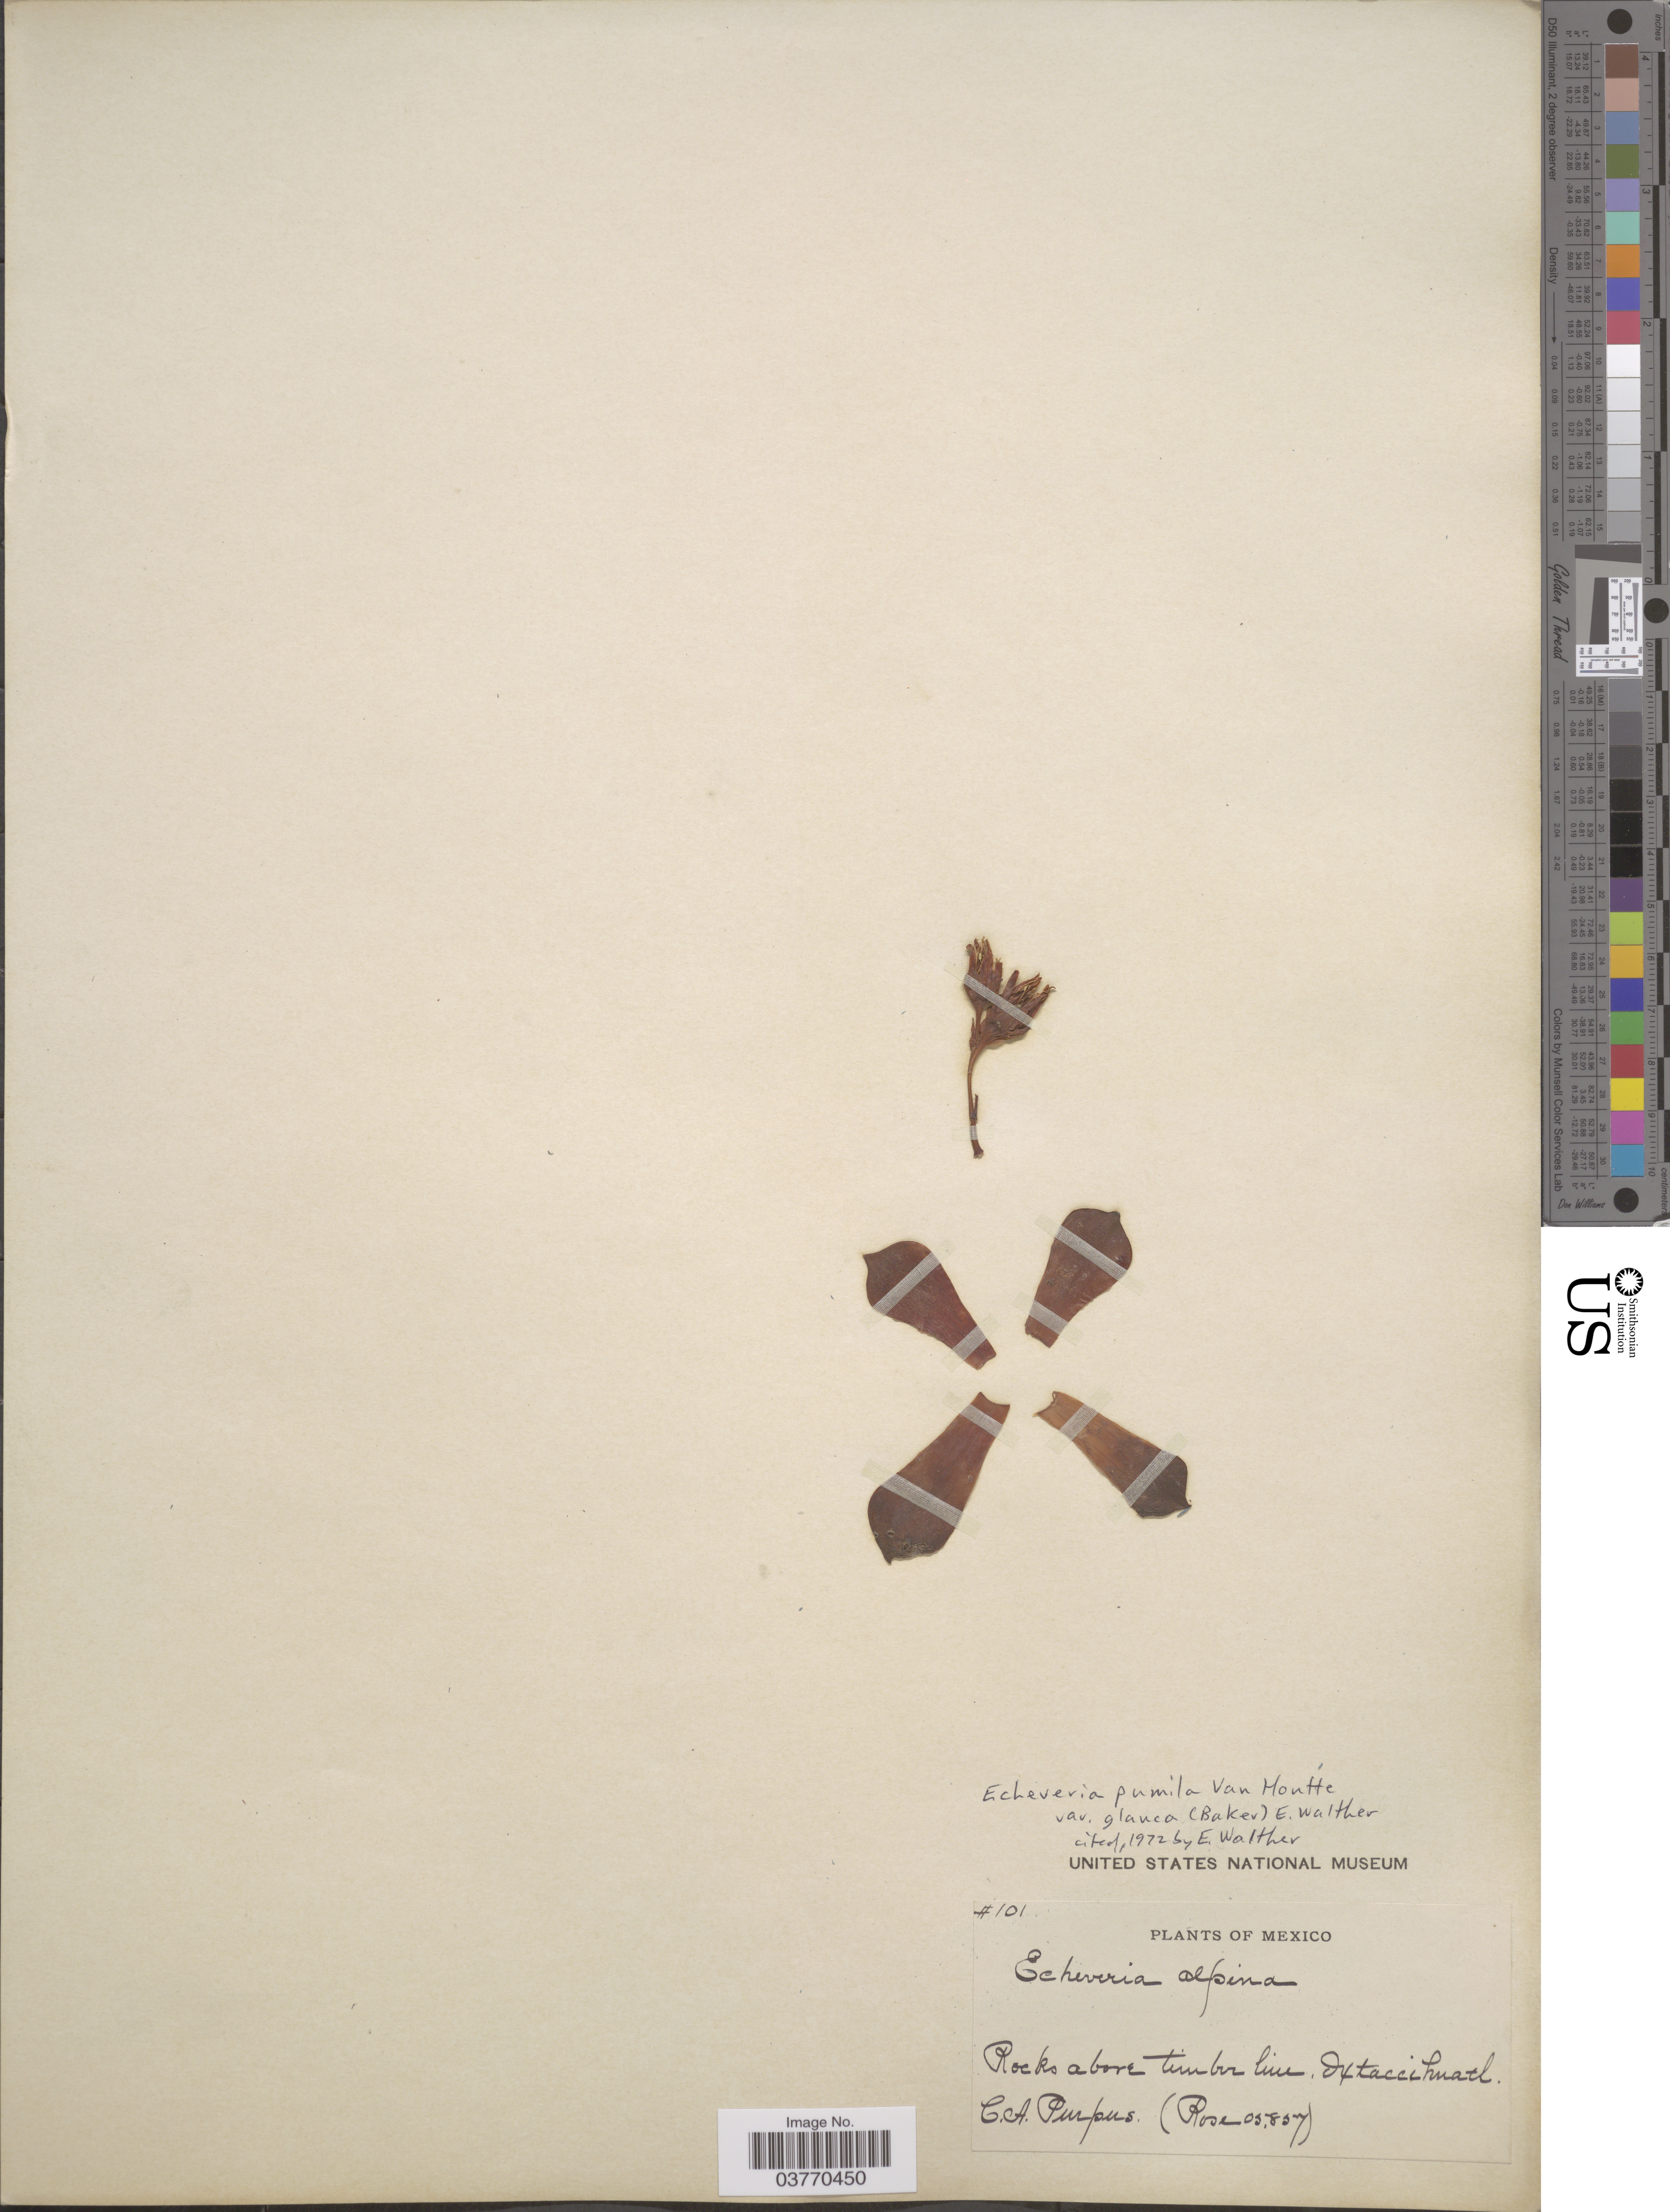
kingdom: Plantae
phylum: Tracheophyta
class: Magnoliopsida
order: Saxifragales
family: Crassulaceae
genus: Echeveria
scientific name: Echeveria pumila var. glauca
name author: (Baker) E. Walther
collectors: C. A. Purpus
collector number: Rose05857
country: Mexico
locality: Rocks above timberline, Ixtaccihuatl.